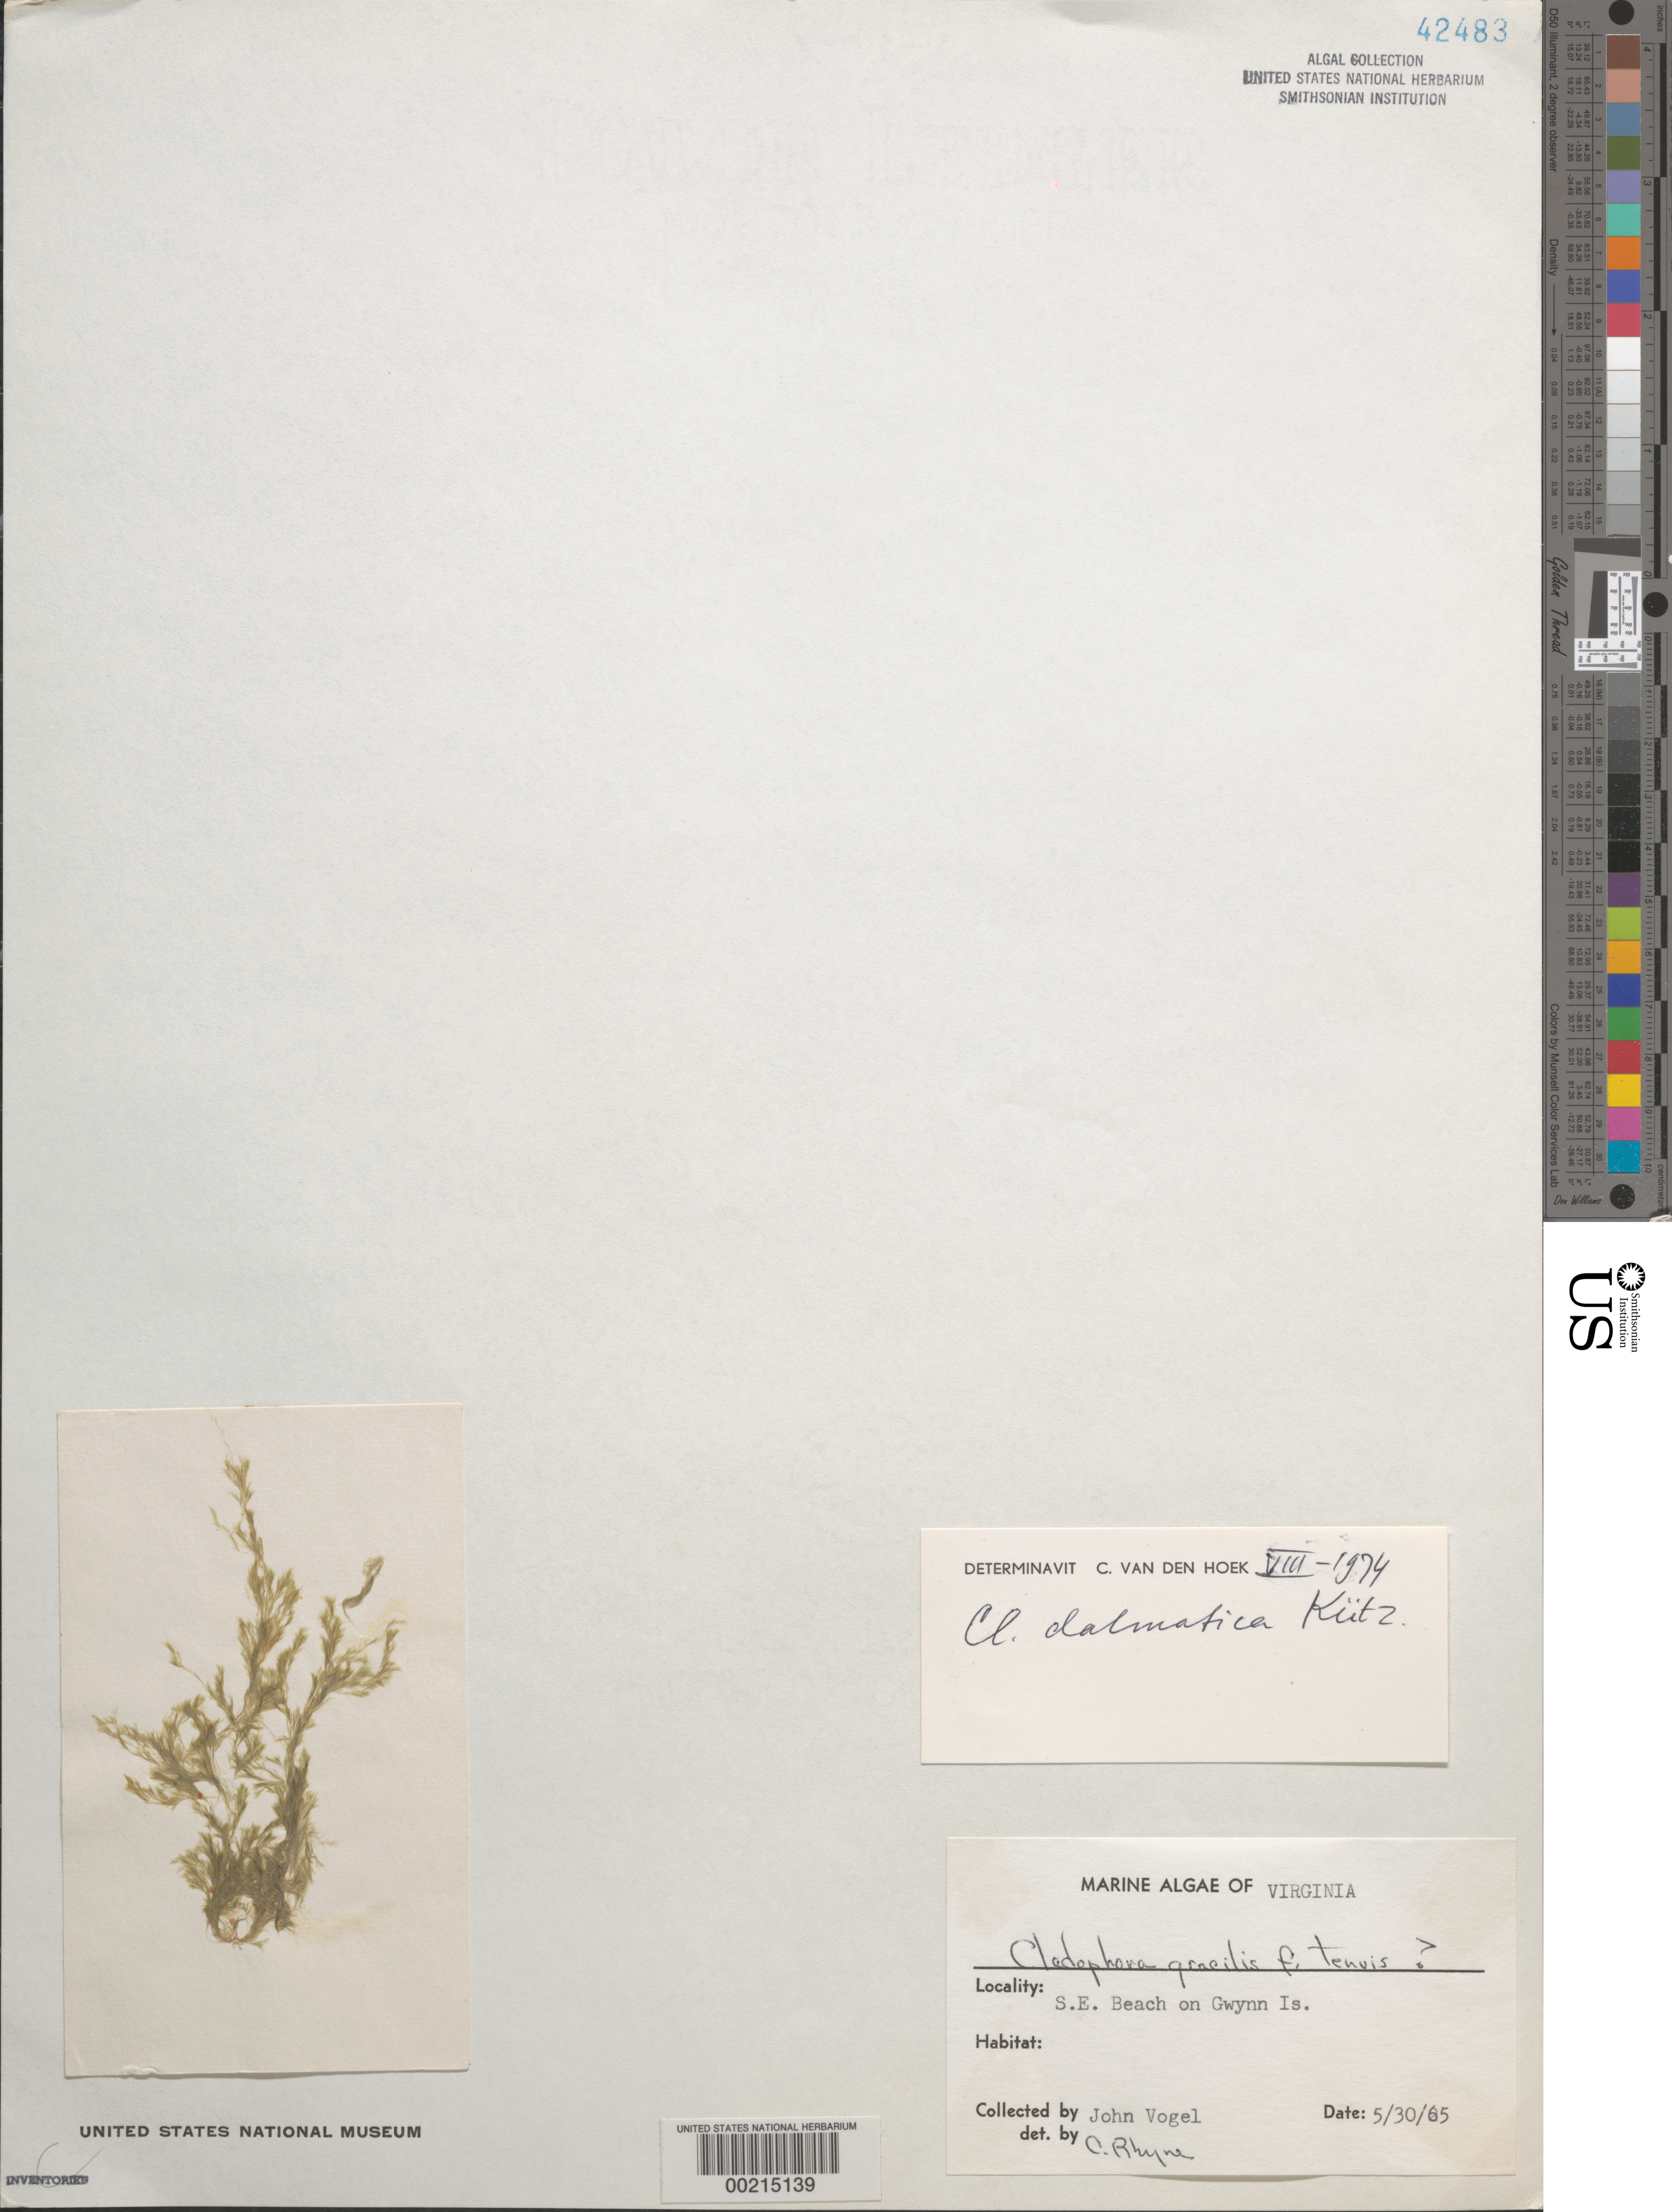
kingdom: Plantae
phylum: Chlorophyta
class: Ulvophyceae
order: Cladophorales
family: Cladophoraceae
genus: Cladophora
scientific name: Cladophora dalmatica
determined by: Hoek, C. van den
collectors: J. Vogel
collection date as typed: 30 May 1965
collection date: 1965-05-30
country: United States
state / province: Virginia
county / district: Mathews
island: Gwynns Island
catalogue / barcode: US 42483